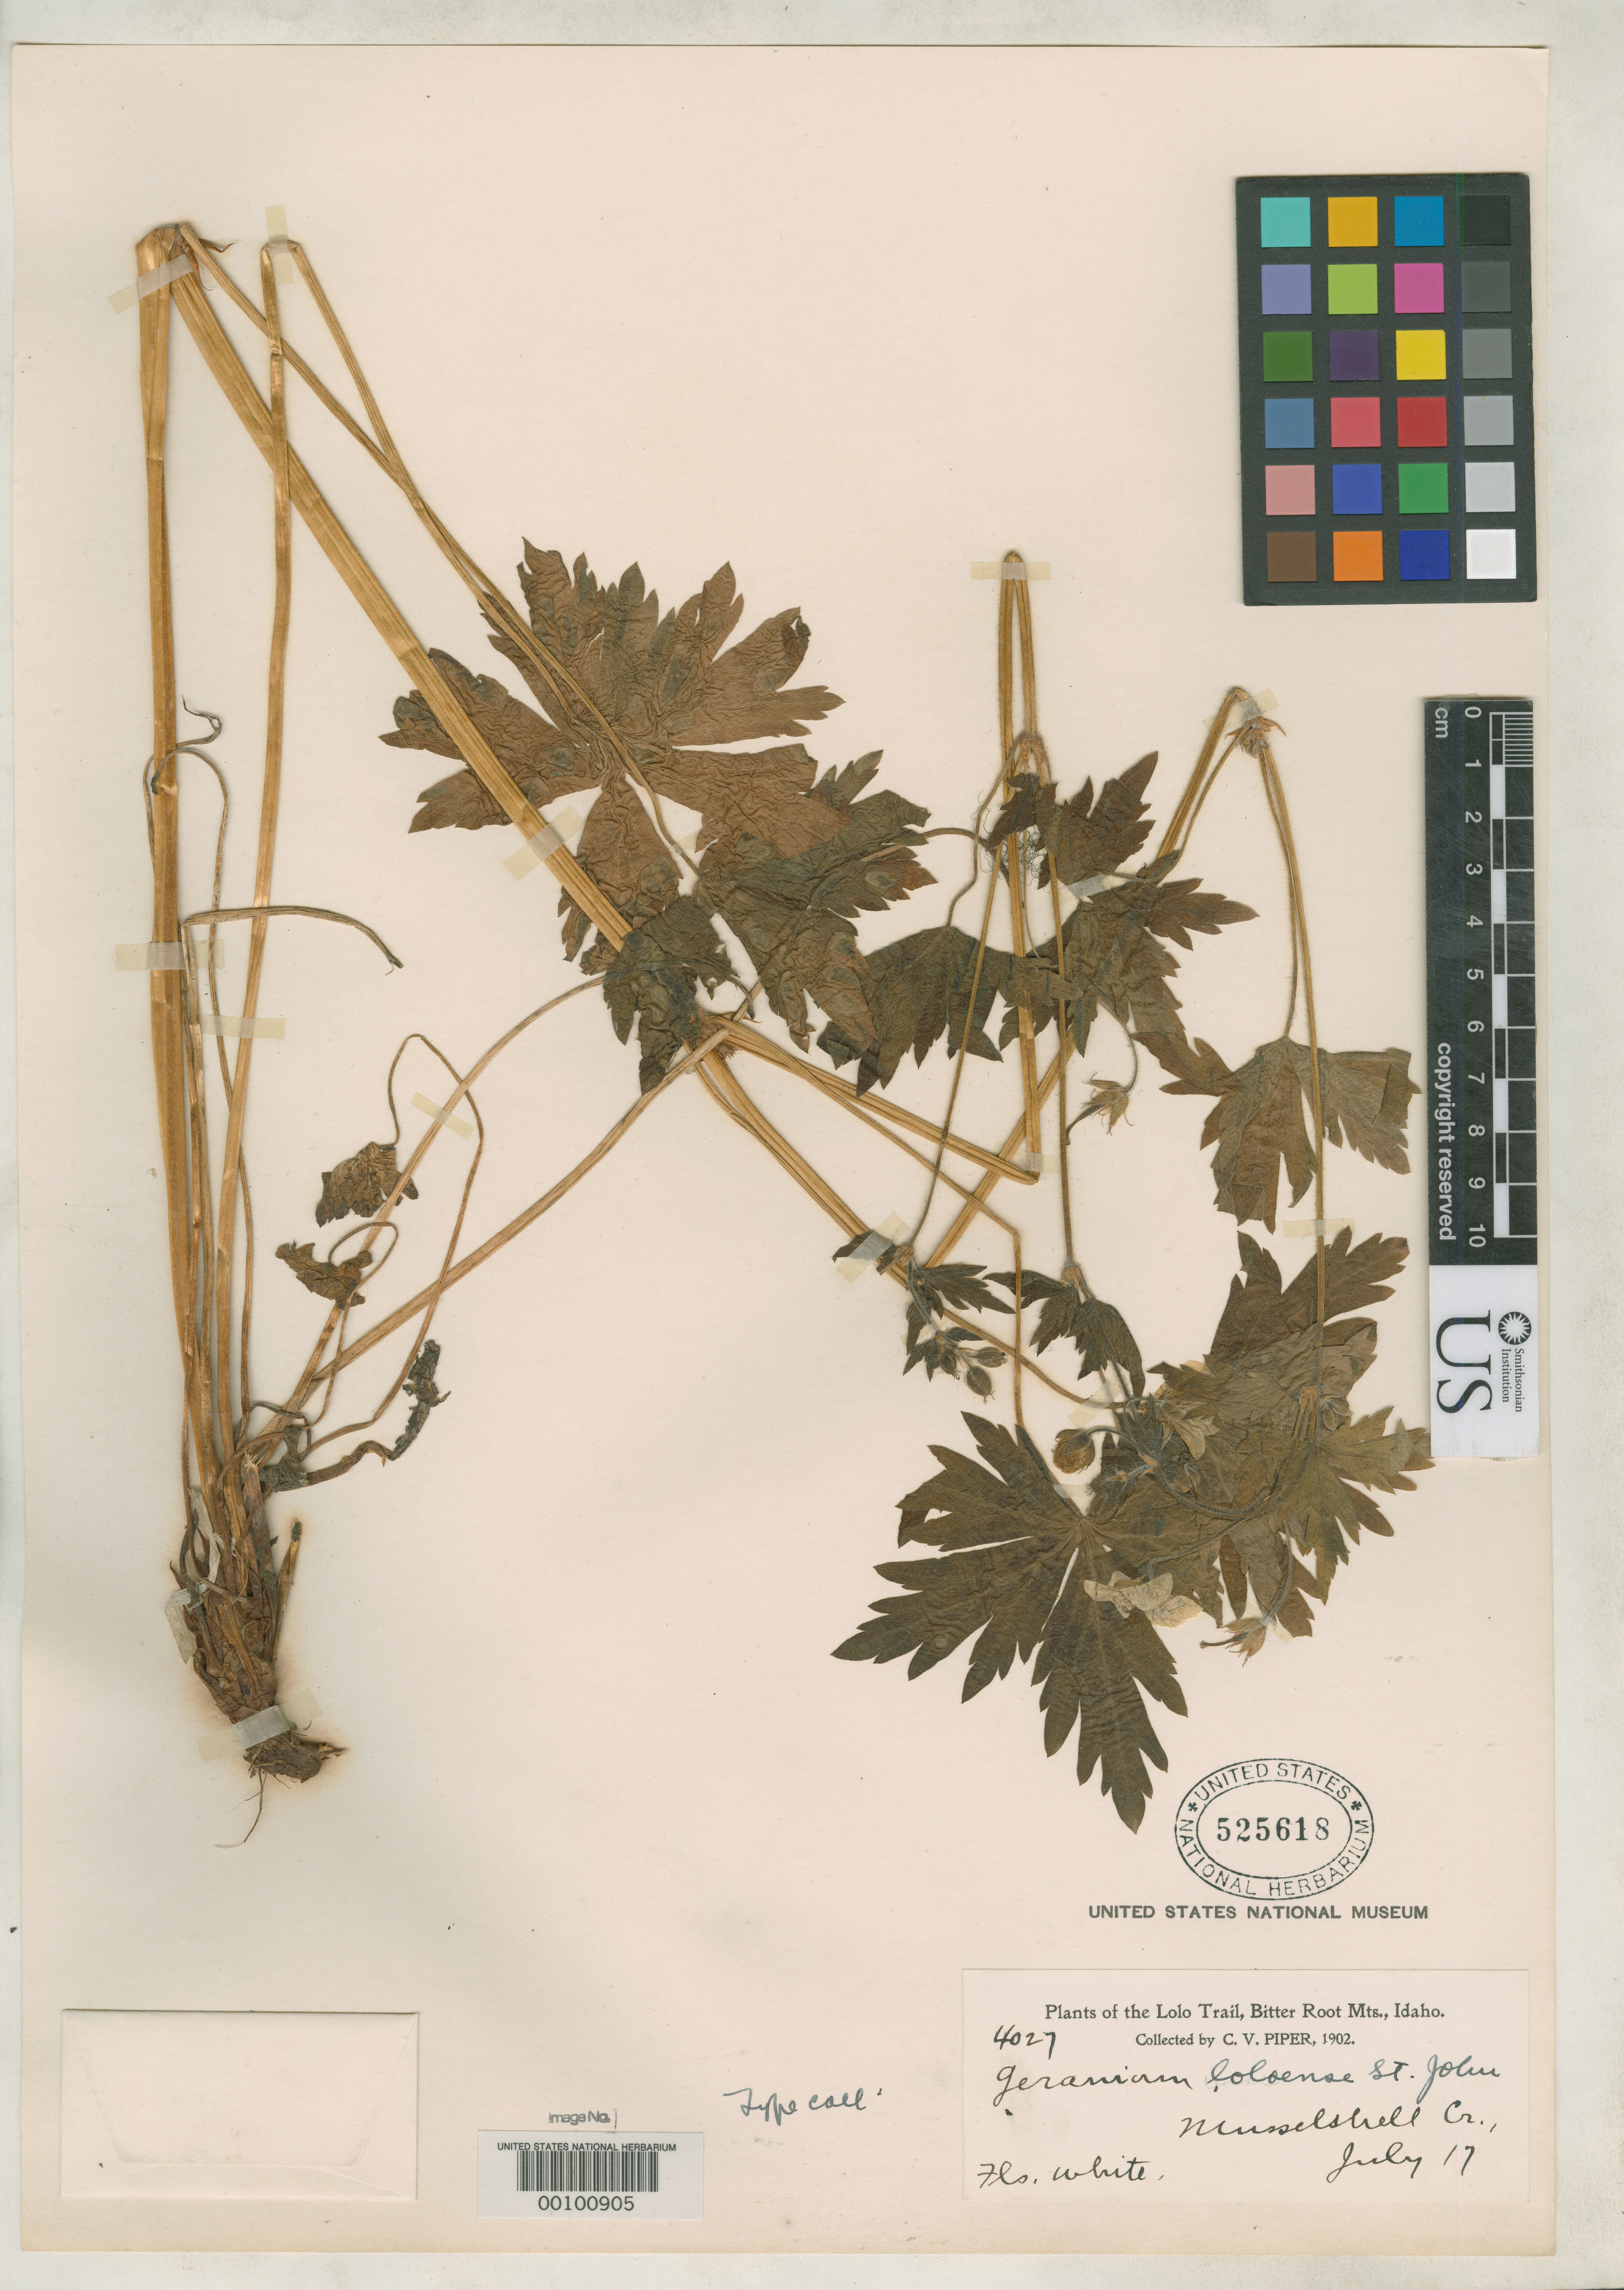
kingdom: Plantae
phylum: Tracheophyta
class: Magnoliopsida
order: Geraniales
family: Geraniaceae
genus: Geranium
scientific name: Geranium loloense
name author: H. St. John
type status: Type Collection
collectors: C. V. Piper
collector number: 4027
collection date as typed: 17 Jul 1902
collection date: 1902-07-17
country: United States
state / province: Idaho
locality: Lolo trail, Bitter Root Mts., Musselshell Cr.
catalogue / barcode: US 525618